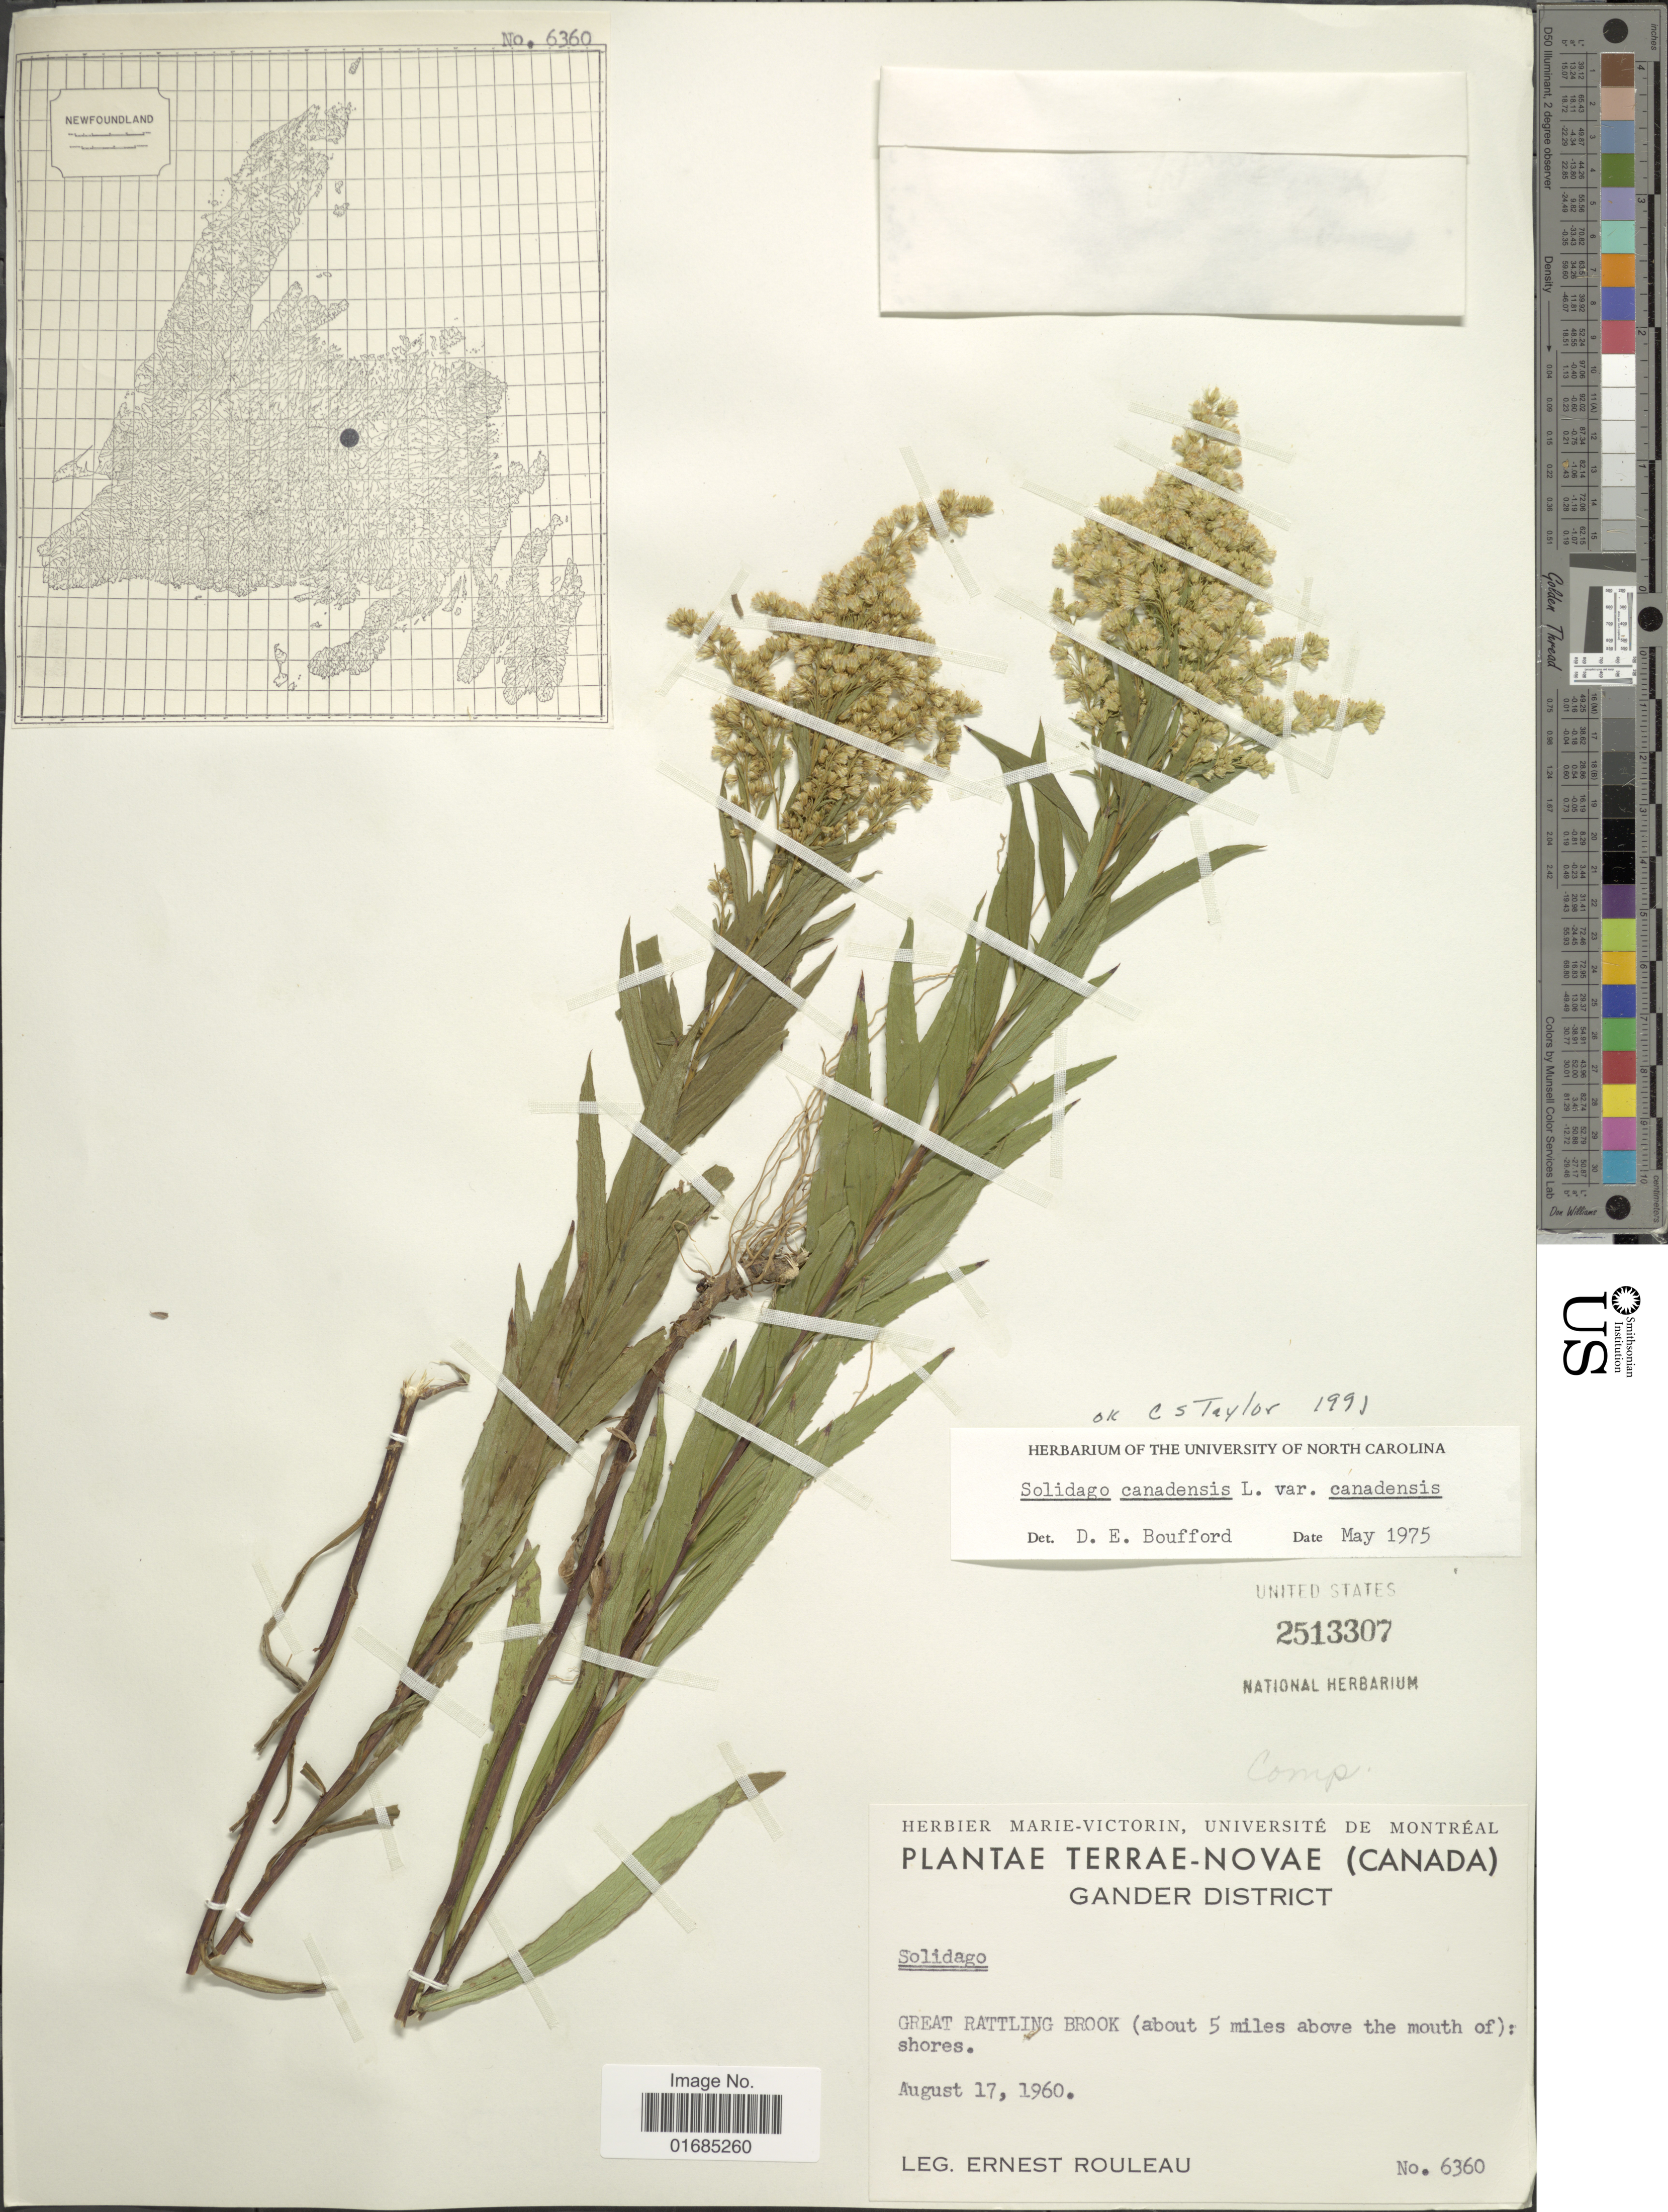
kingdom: Plantae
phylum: Tracheophyta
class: Magnoliopsida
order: Asterales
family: Asteraceae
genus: Solidago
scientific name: Solidago canadensis var. canadensis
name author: L.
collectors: J. Rouleau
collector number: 6360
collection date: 1960-08-17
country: Canada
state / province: Newfoundland and Labrador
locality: Terrae-Novae, Gander District, Great Rattling Brook (about 5 miles above the mouth of): shores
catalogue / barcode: US 2513307